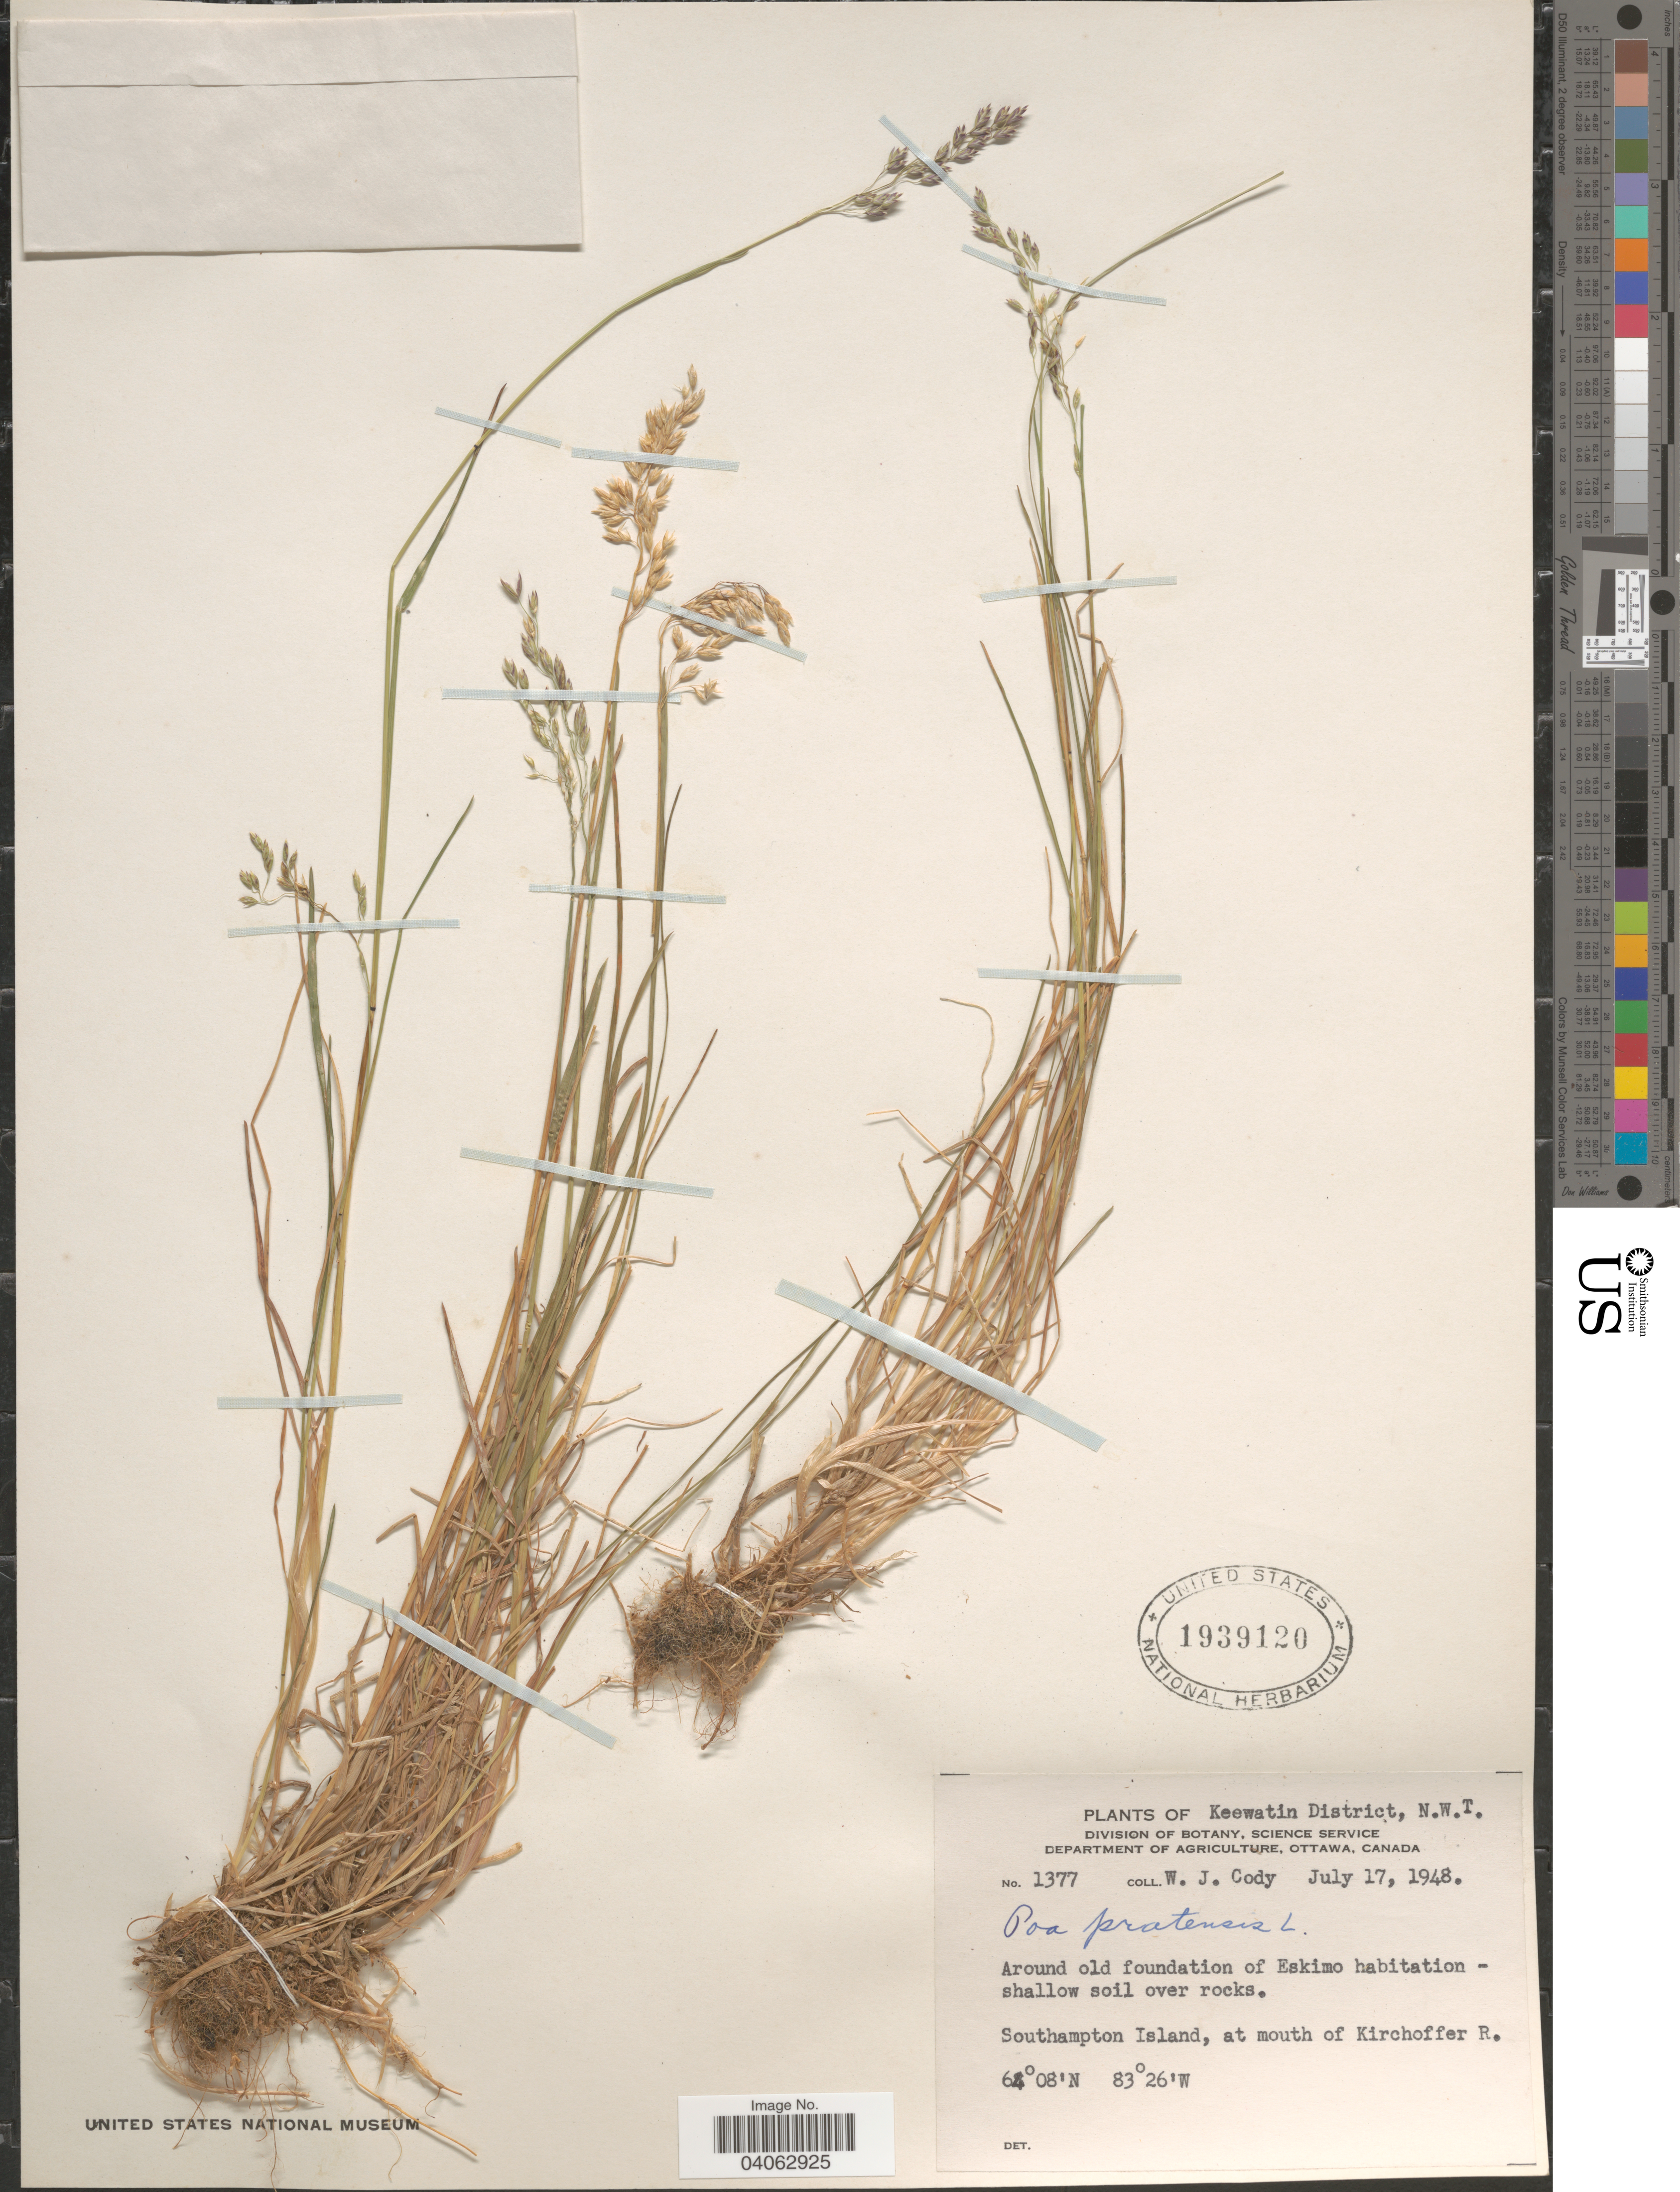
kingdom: Plantae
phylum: Tracheophyta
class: Liliopsida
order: Poales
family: Poaceae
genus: Poa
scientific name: Poa pratensis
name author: L.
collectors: W. Cody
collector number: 1377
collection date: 1948-07-17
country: Canada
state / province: Northwest Territories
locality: Keewatin District. Around old foundation of Eskimo habitation. Southampton Island, at mouth of Kirchoffer R.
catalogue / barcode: US 1939120